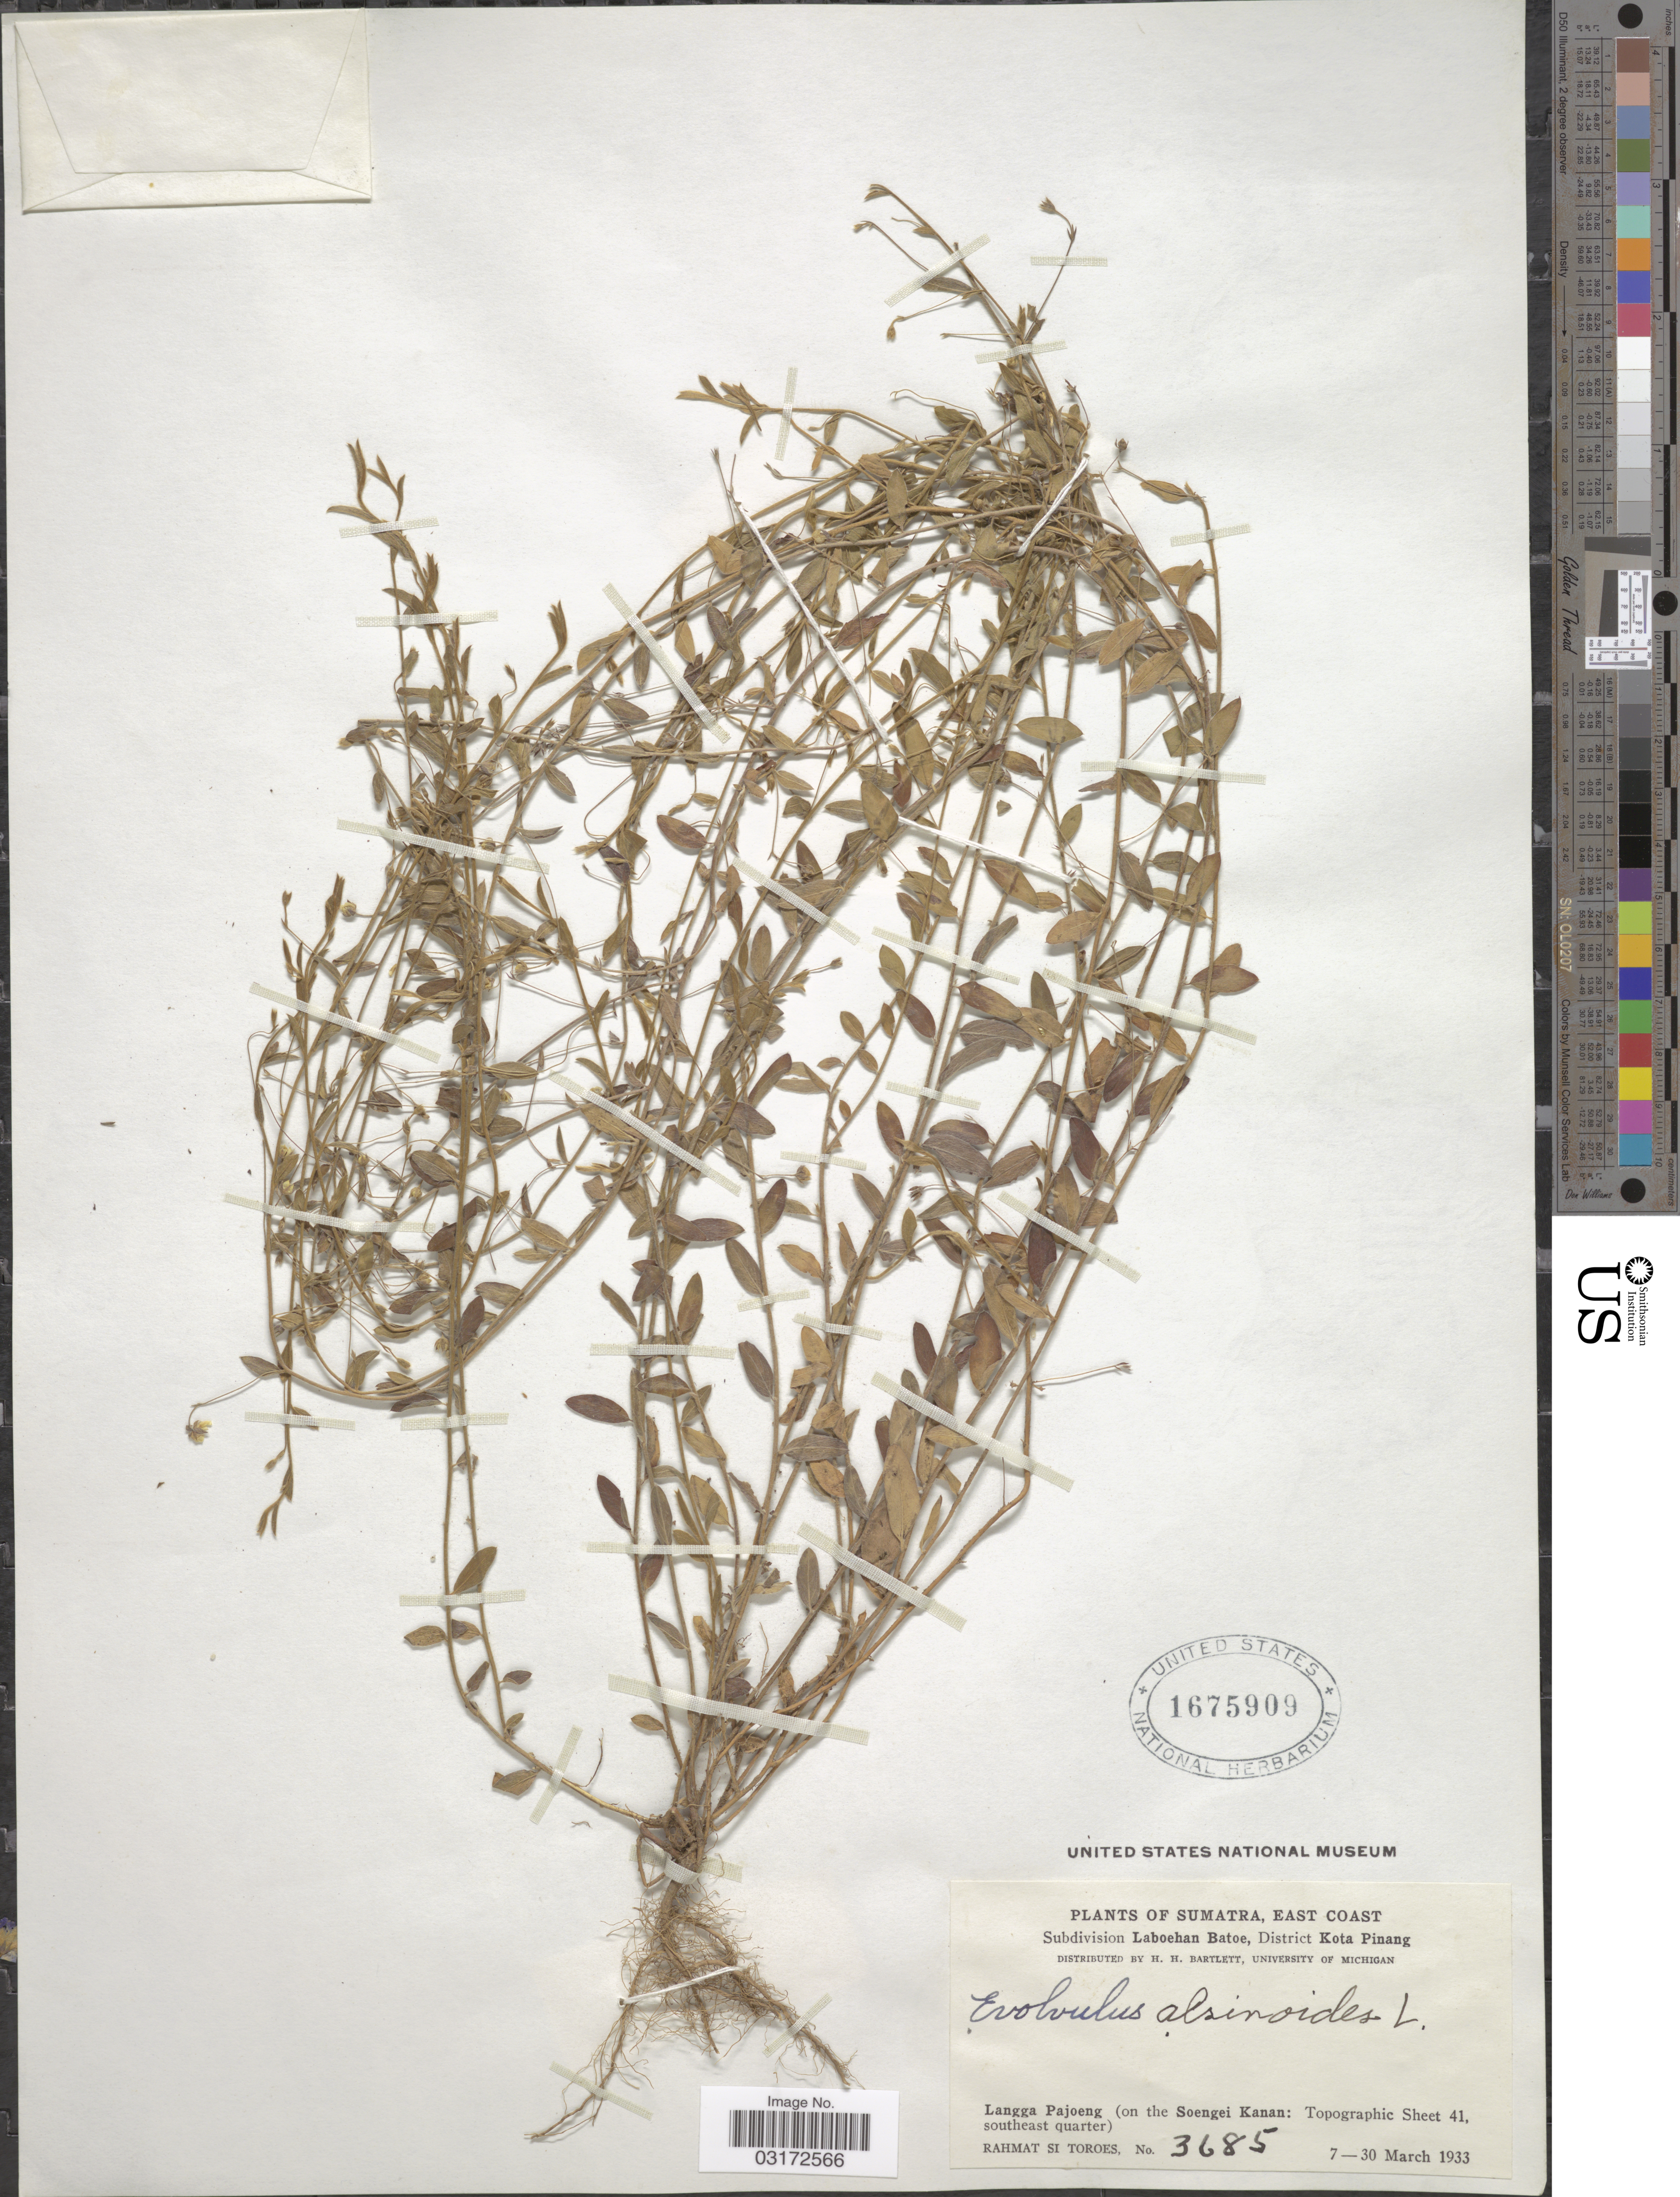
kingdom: Plantae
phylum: Tracheophyta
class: Magnoliopsida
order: Solanales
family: Convolvulaceae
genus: Evolvulus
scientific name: Evolvulus alsinoides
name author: (L.) L.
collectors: Rahmat Si Boeea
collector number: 3685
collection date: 1933-03-07/1933-03-30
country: Indonesia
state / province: Sumatra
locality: East Coast. Subdivision Laboehan Batoe, District Kota Pinang. Langga Pajoeng (on the Soengei Kanan: Topographic Sheet 41, southeast quarter).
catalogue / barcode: US 1675909